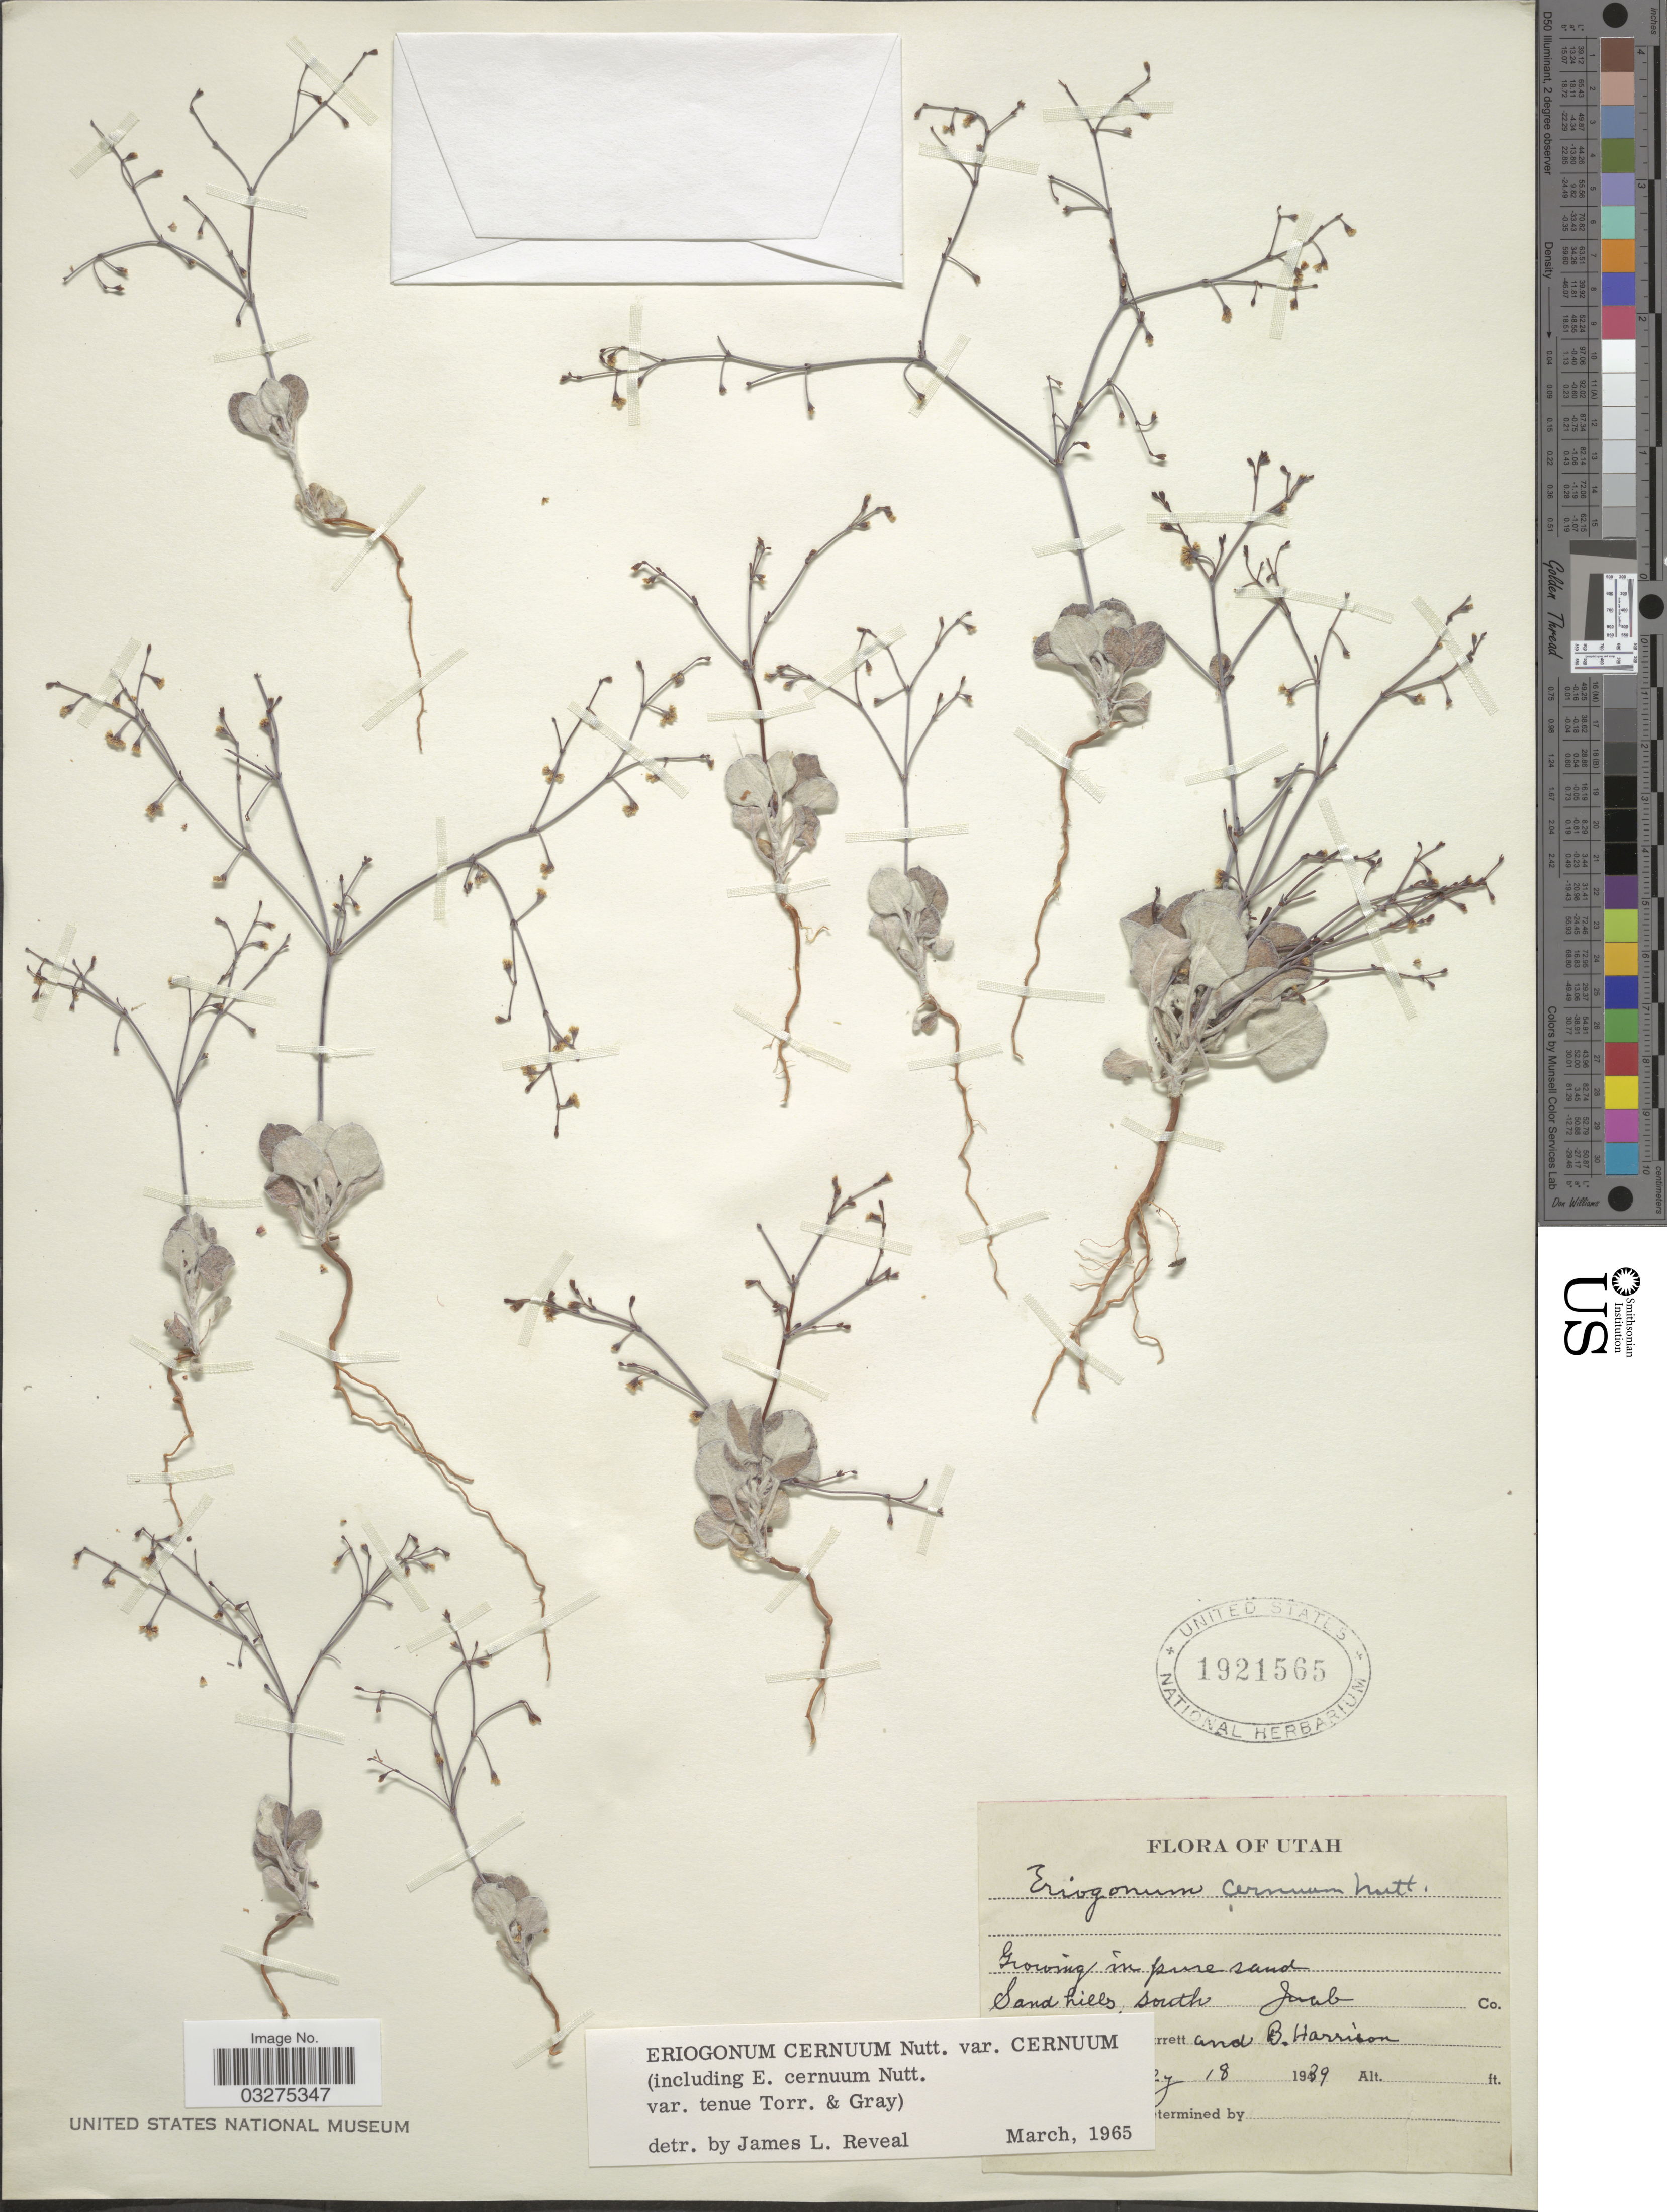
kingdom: Plantae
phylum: Tracheophyta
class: Magnoliopsida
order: Caryophyllales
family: Polygonaceae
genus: Eriogonum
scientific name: Eriogonum cernuum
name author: Nutt.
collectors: A. O. Garrett & B. Harrison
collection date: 1939-07-18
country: United States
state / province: Utah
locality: Sand hill, south Juab Co.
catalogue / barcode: US 1921565